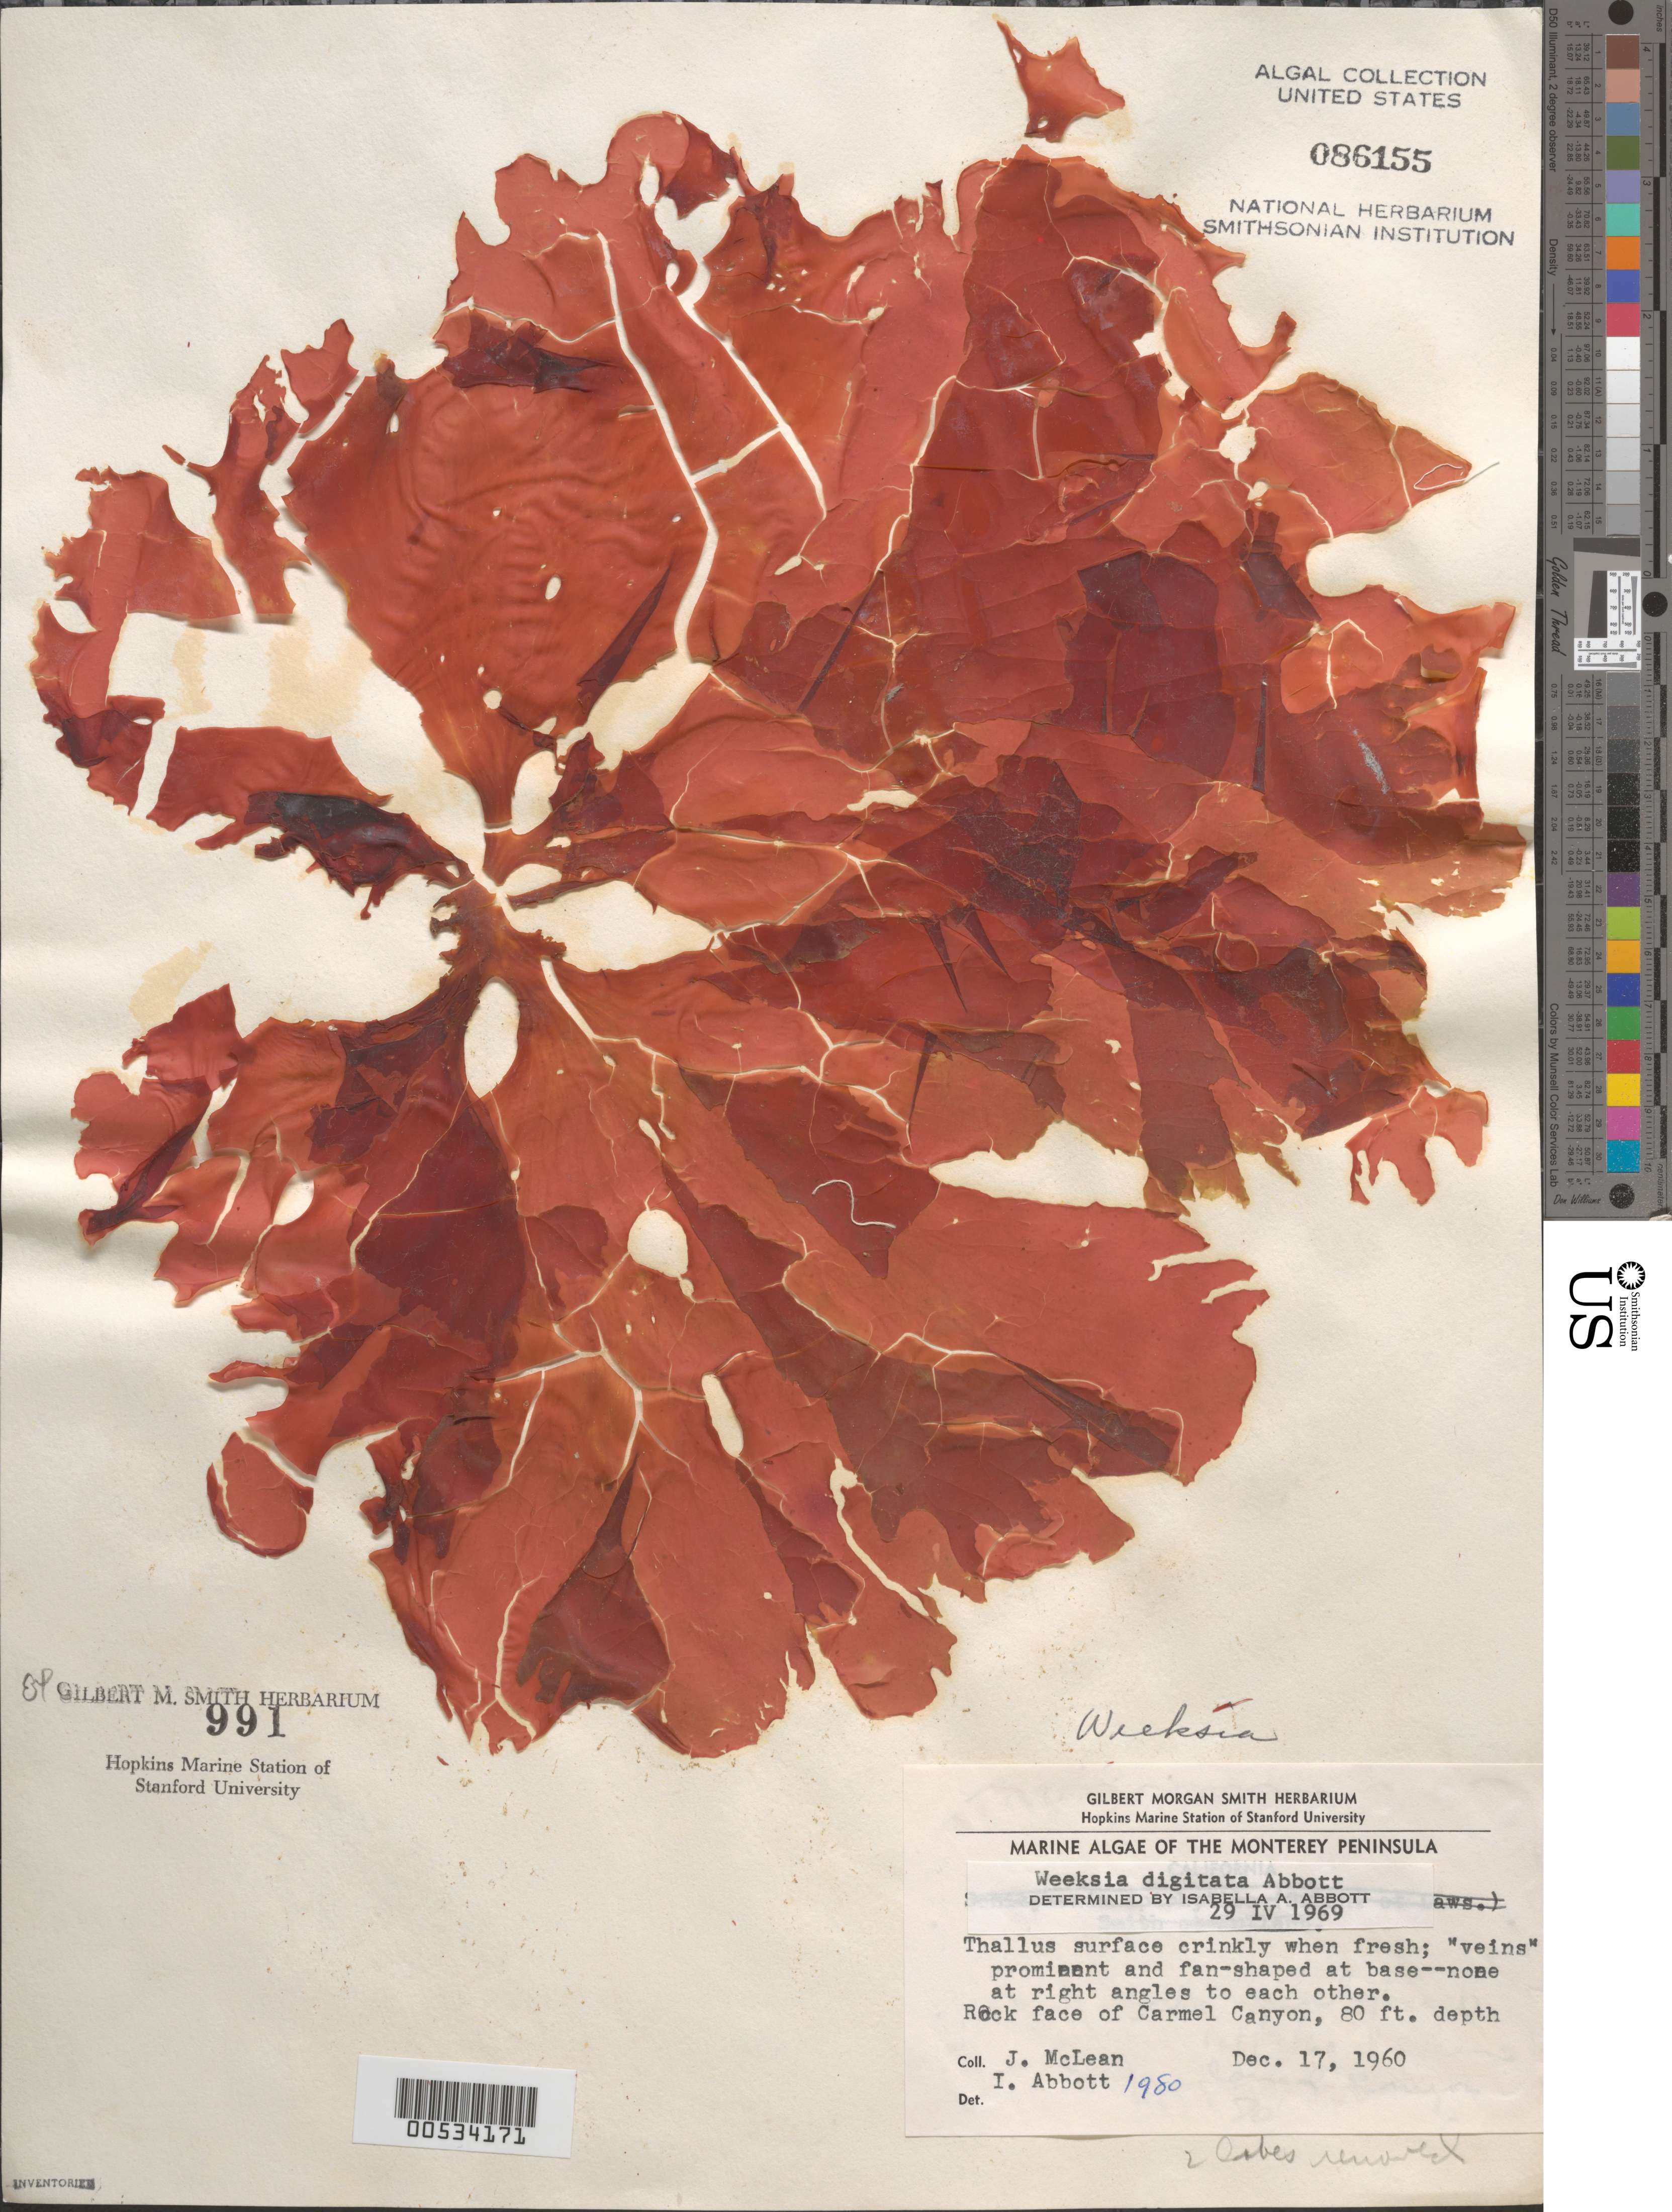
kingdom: Plantae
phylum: Rhodophyta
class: Florideophyceae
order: Gigartinales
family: Dumontiaceae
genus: Weeksia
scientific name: Weeksia digitata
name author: I.A. Abbott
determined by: Abbott, Isabella A.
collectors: J. McLean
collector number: IAA 1980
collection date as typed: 17 Dec 1960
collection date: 1960-12-17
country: United States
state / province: California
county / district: Monterey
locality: Carmel Submarine Canyon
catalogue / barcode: US 86155